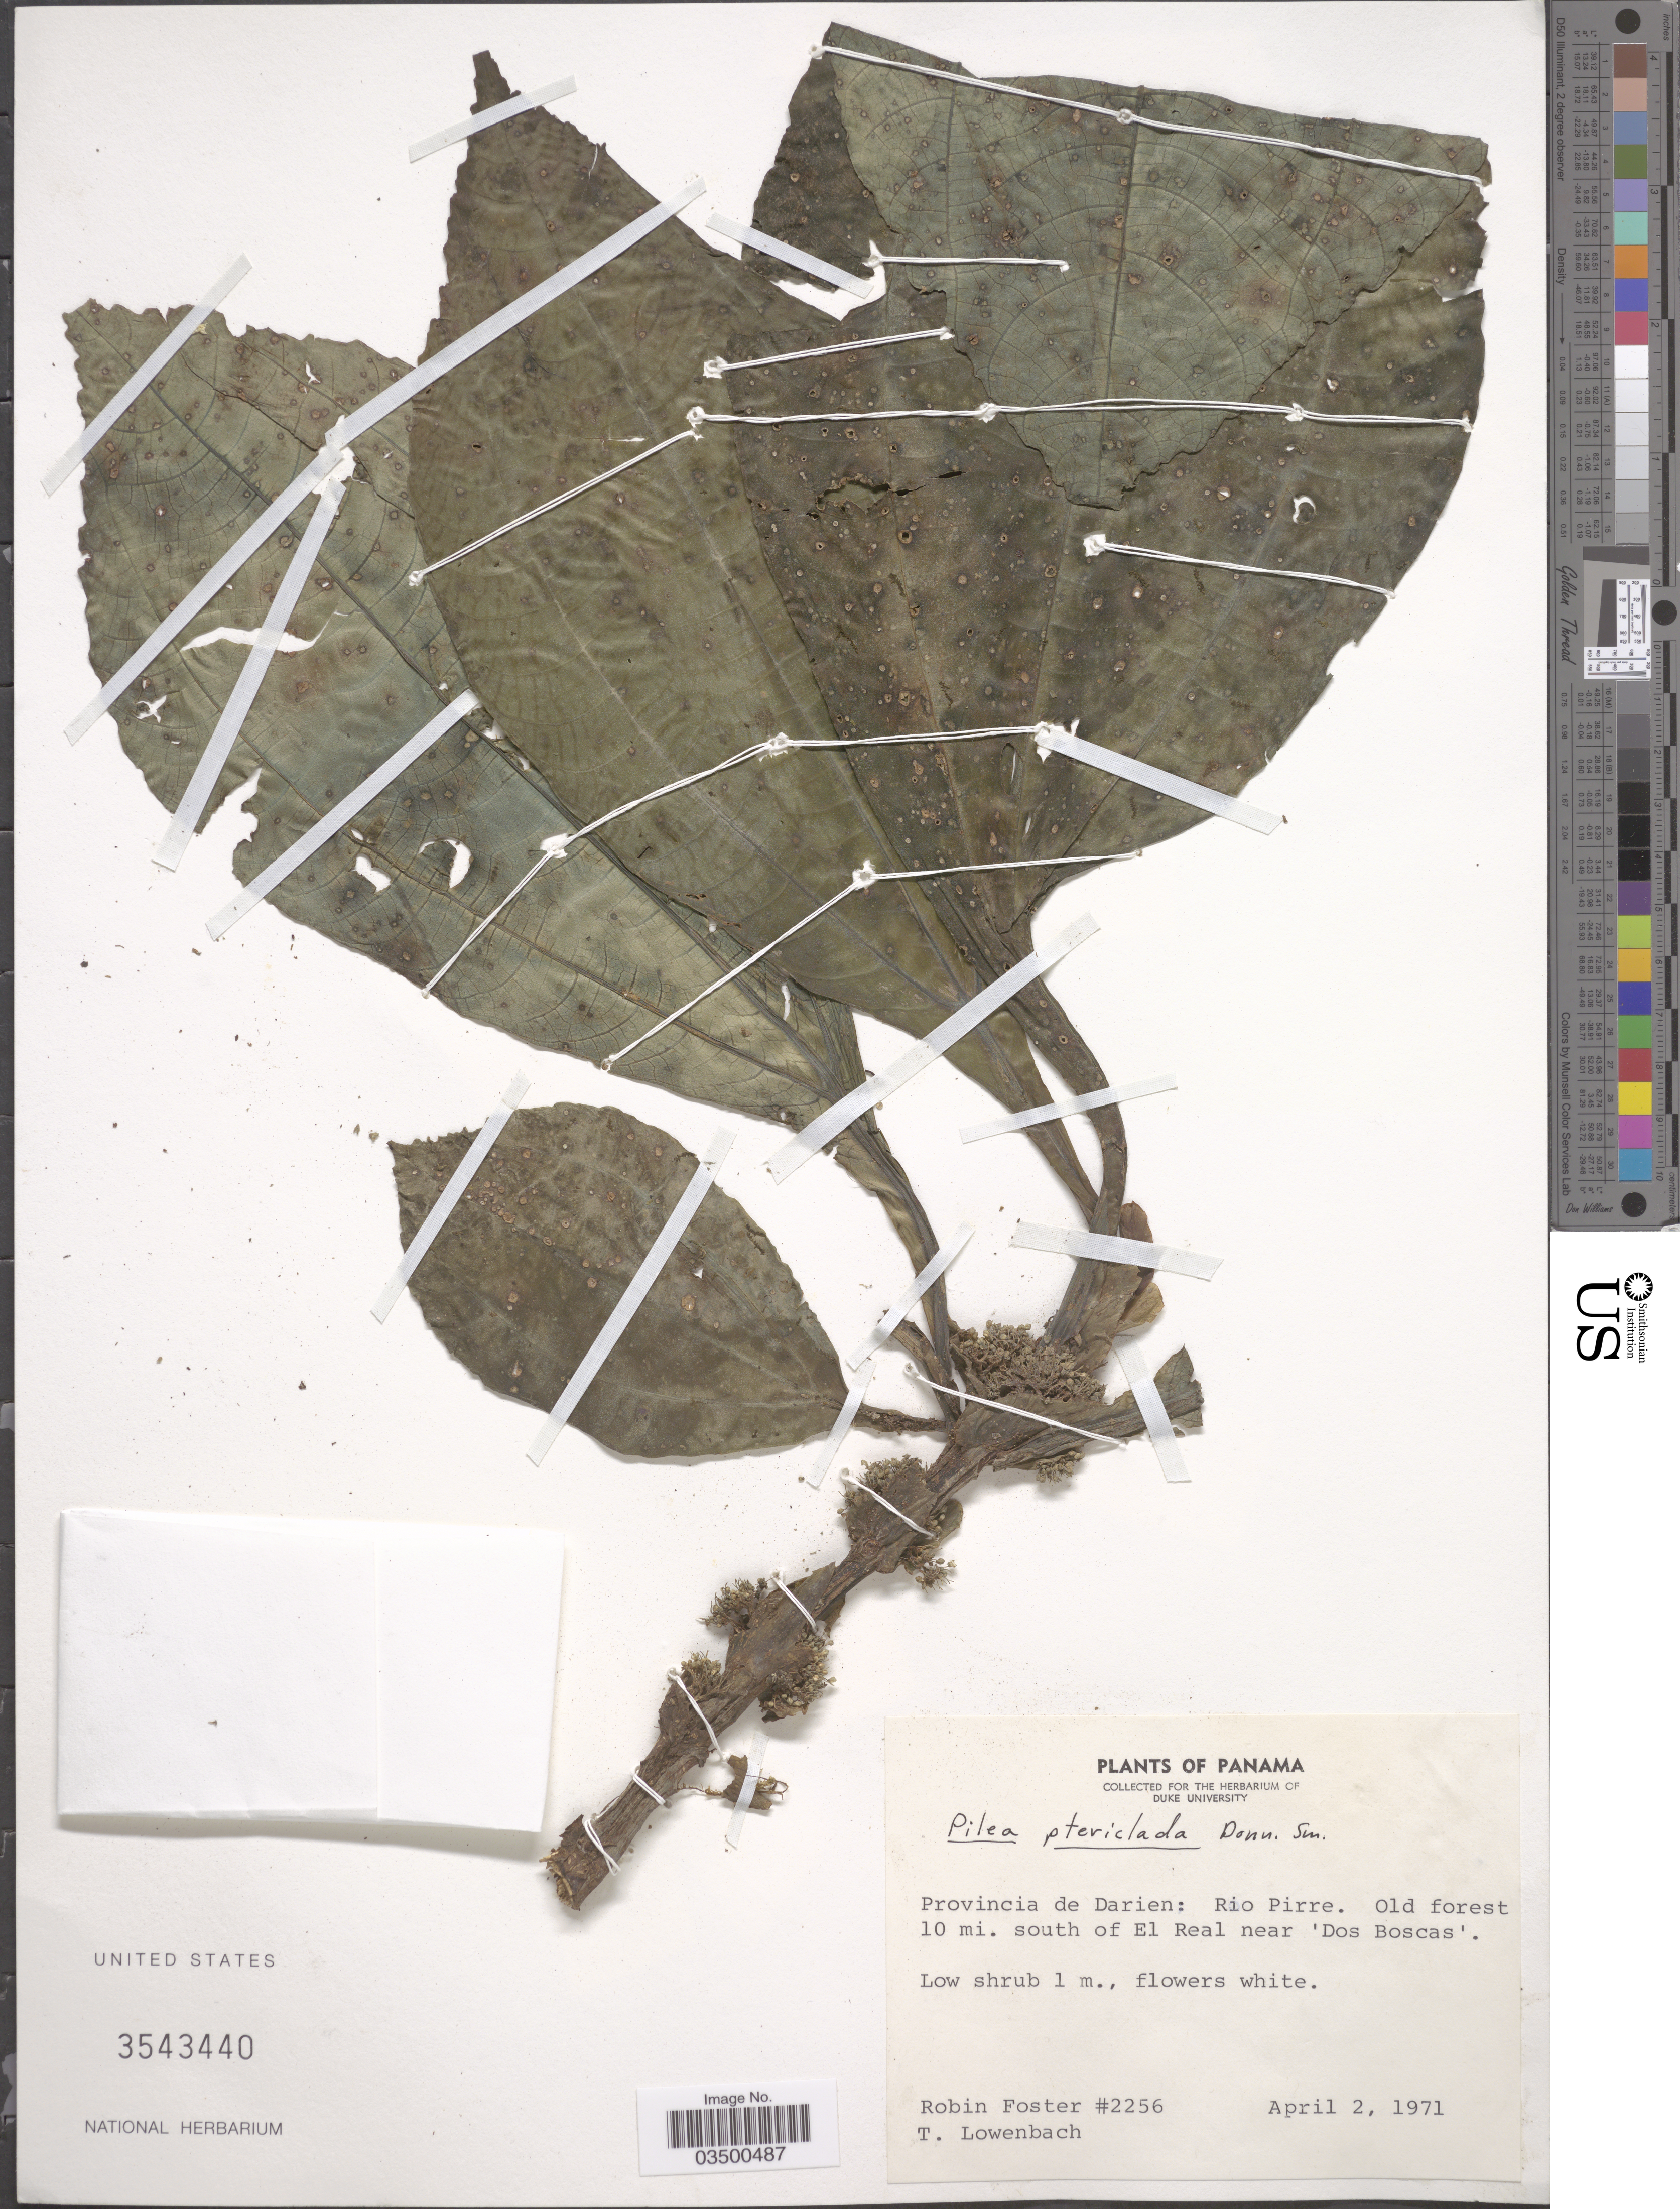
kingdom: Plantae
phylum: Tracheophyta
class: Magnoliopsida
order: Rosales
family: Urticaceae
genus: Pilea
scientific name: Pilea pteropodon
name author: Wedd.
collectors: R. B. Foster & T. Lowenbach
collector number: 2256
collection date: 1971-04-02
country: Panama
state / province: Darien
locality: Provincia de Darien: Rio Pirre. Olde forest 10 mi. south of El Real near 'Dos Boscas'.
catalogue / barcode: US 3543440